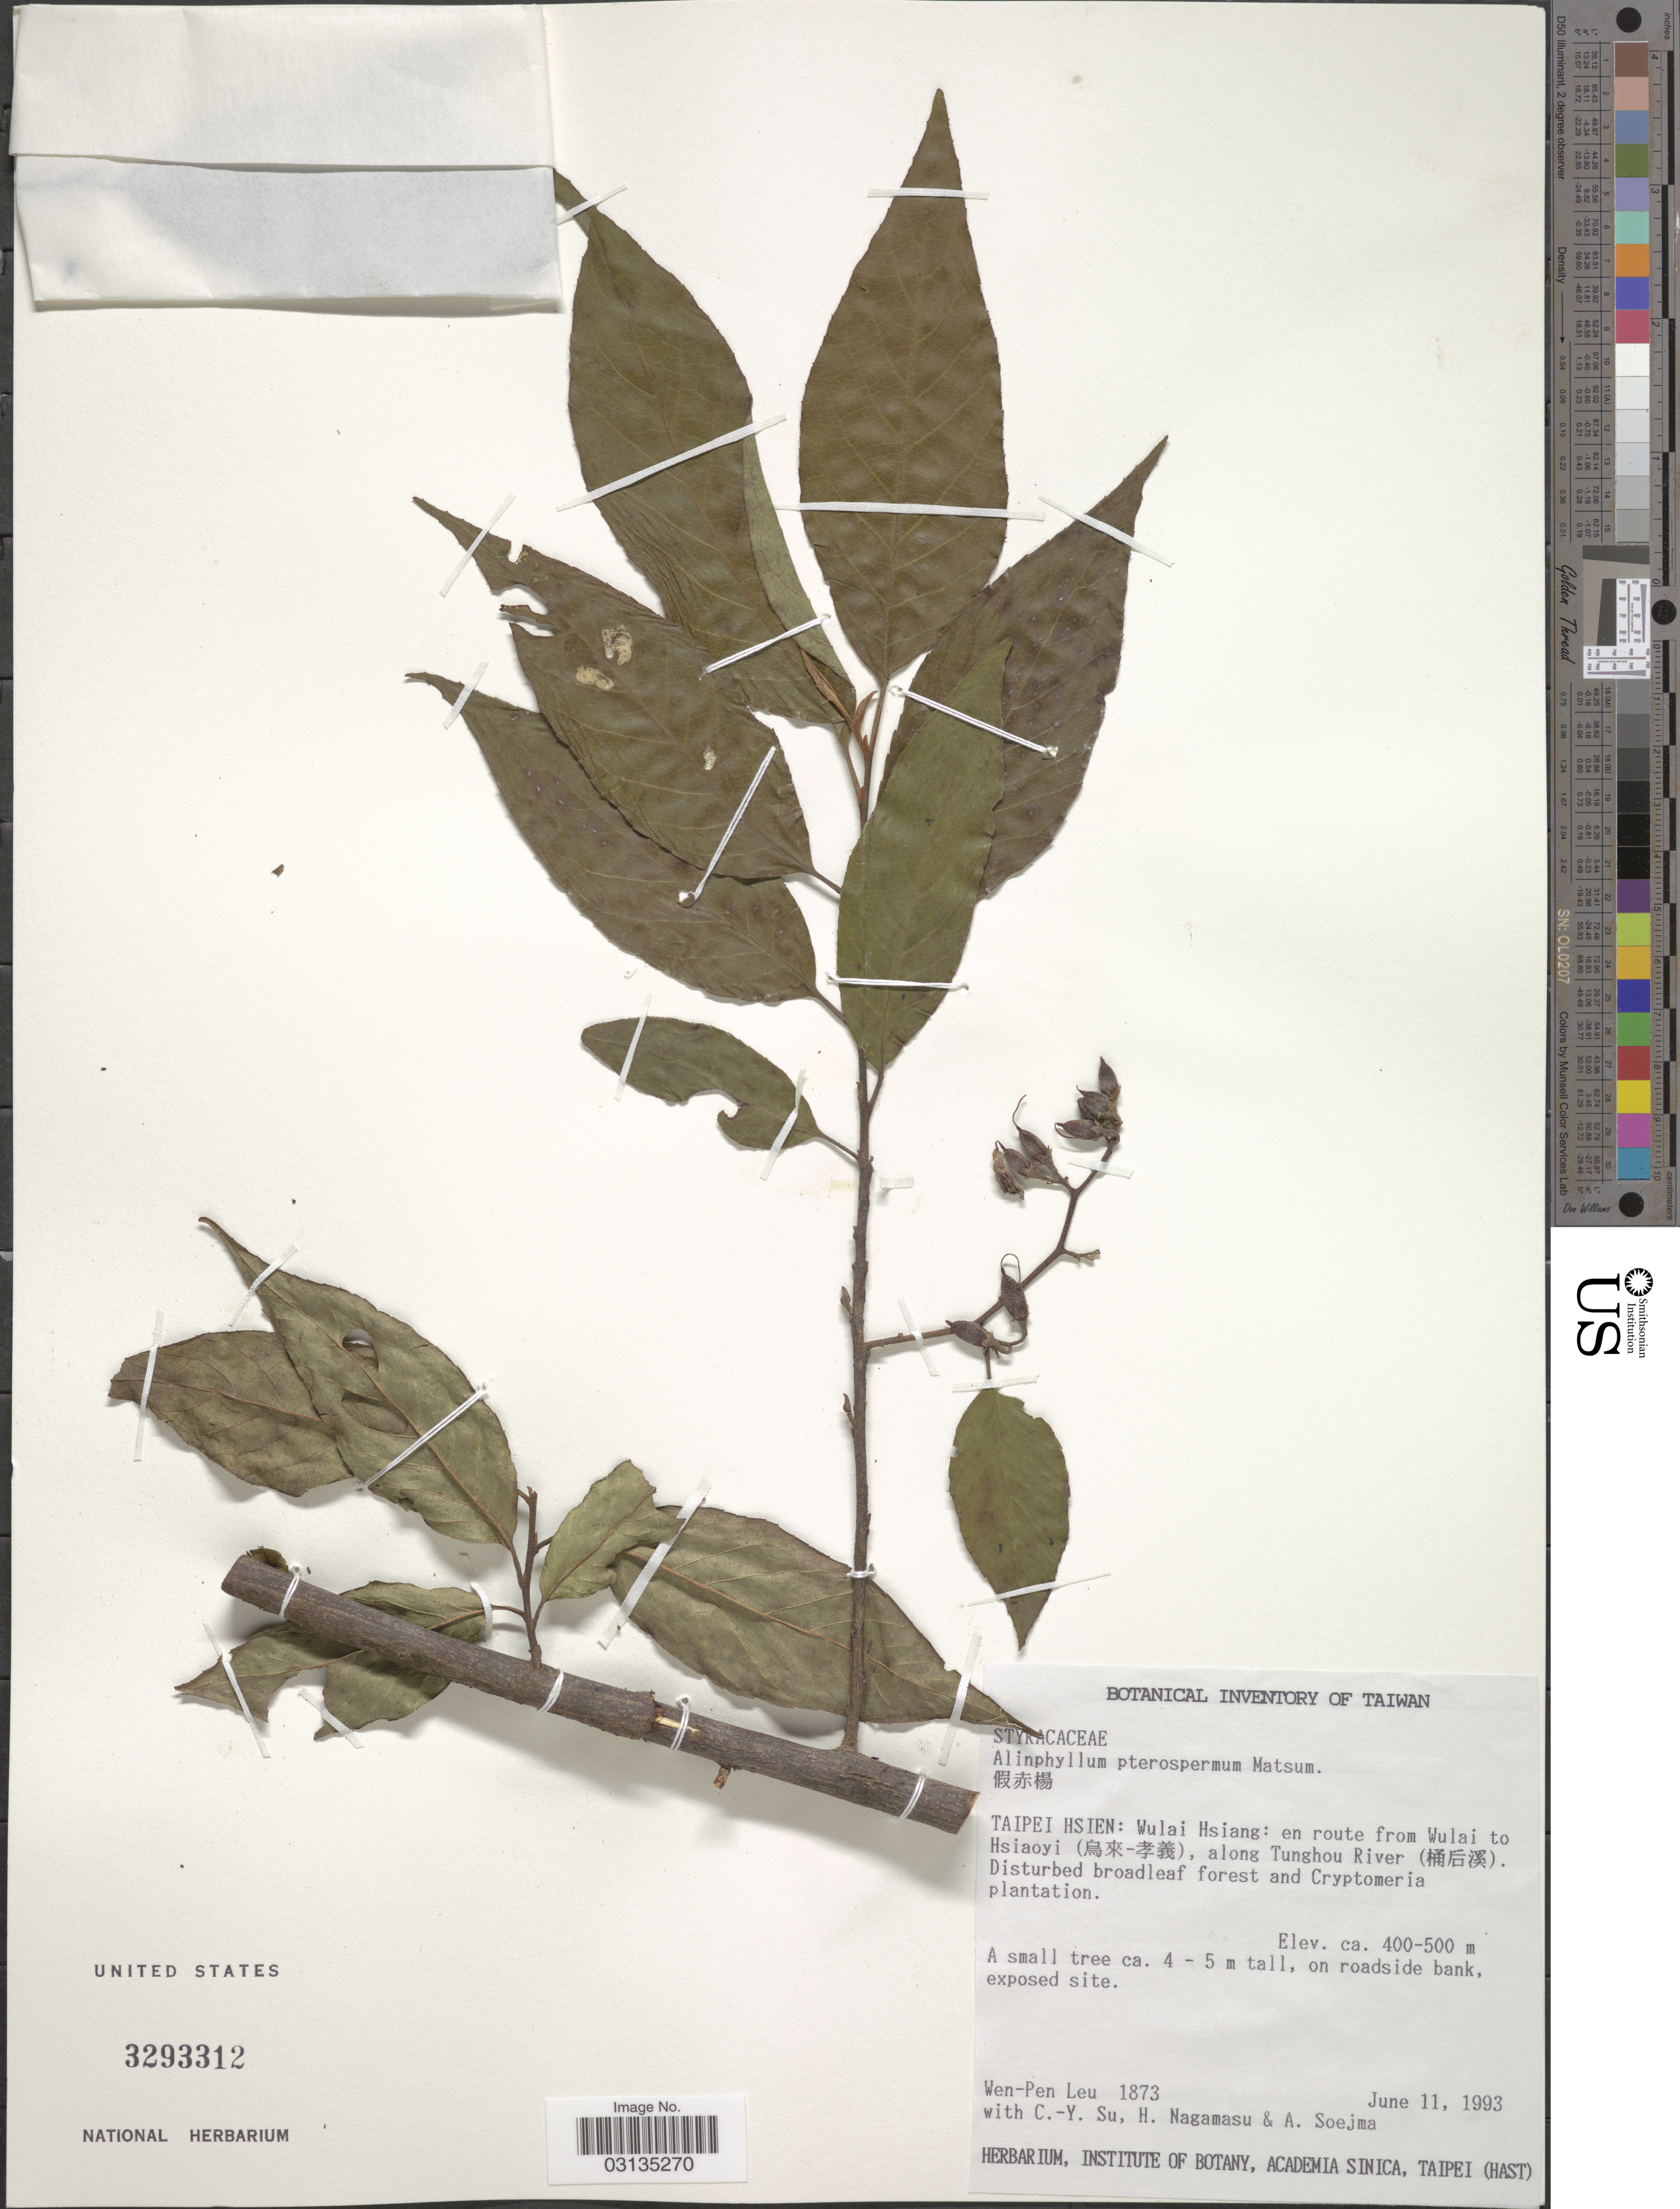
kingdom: Plantae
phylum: Tracheophyta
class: Magnoliopsida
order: Ericales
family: Styracaceae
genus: Alniphyllum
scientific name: Alniphyllum pterospermum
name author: Matsum.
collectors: W. Leu, C. Su, H. Nagamasu & A. Soejma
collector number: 1873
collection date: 1993-06-11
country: Taiwan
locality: Taipei Hsien: Wulai Hsiang: en route from Wulai to Hsiaoyi, along Tunghou River.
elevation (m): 400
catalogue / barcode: US 3293312